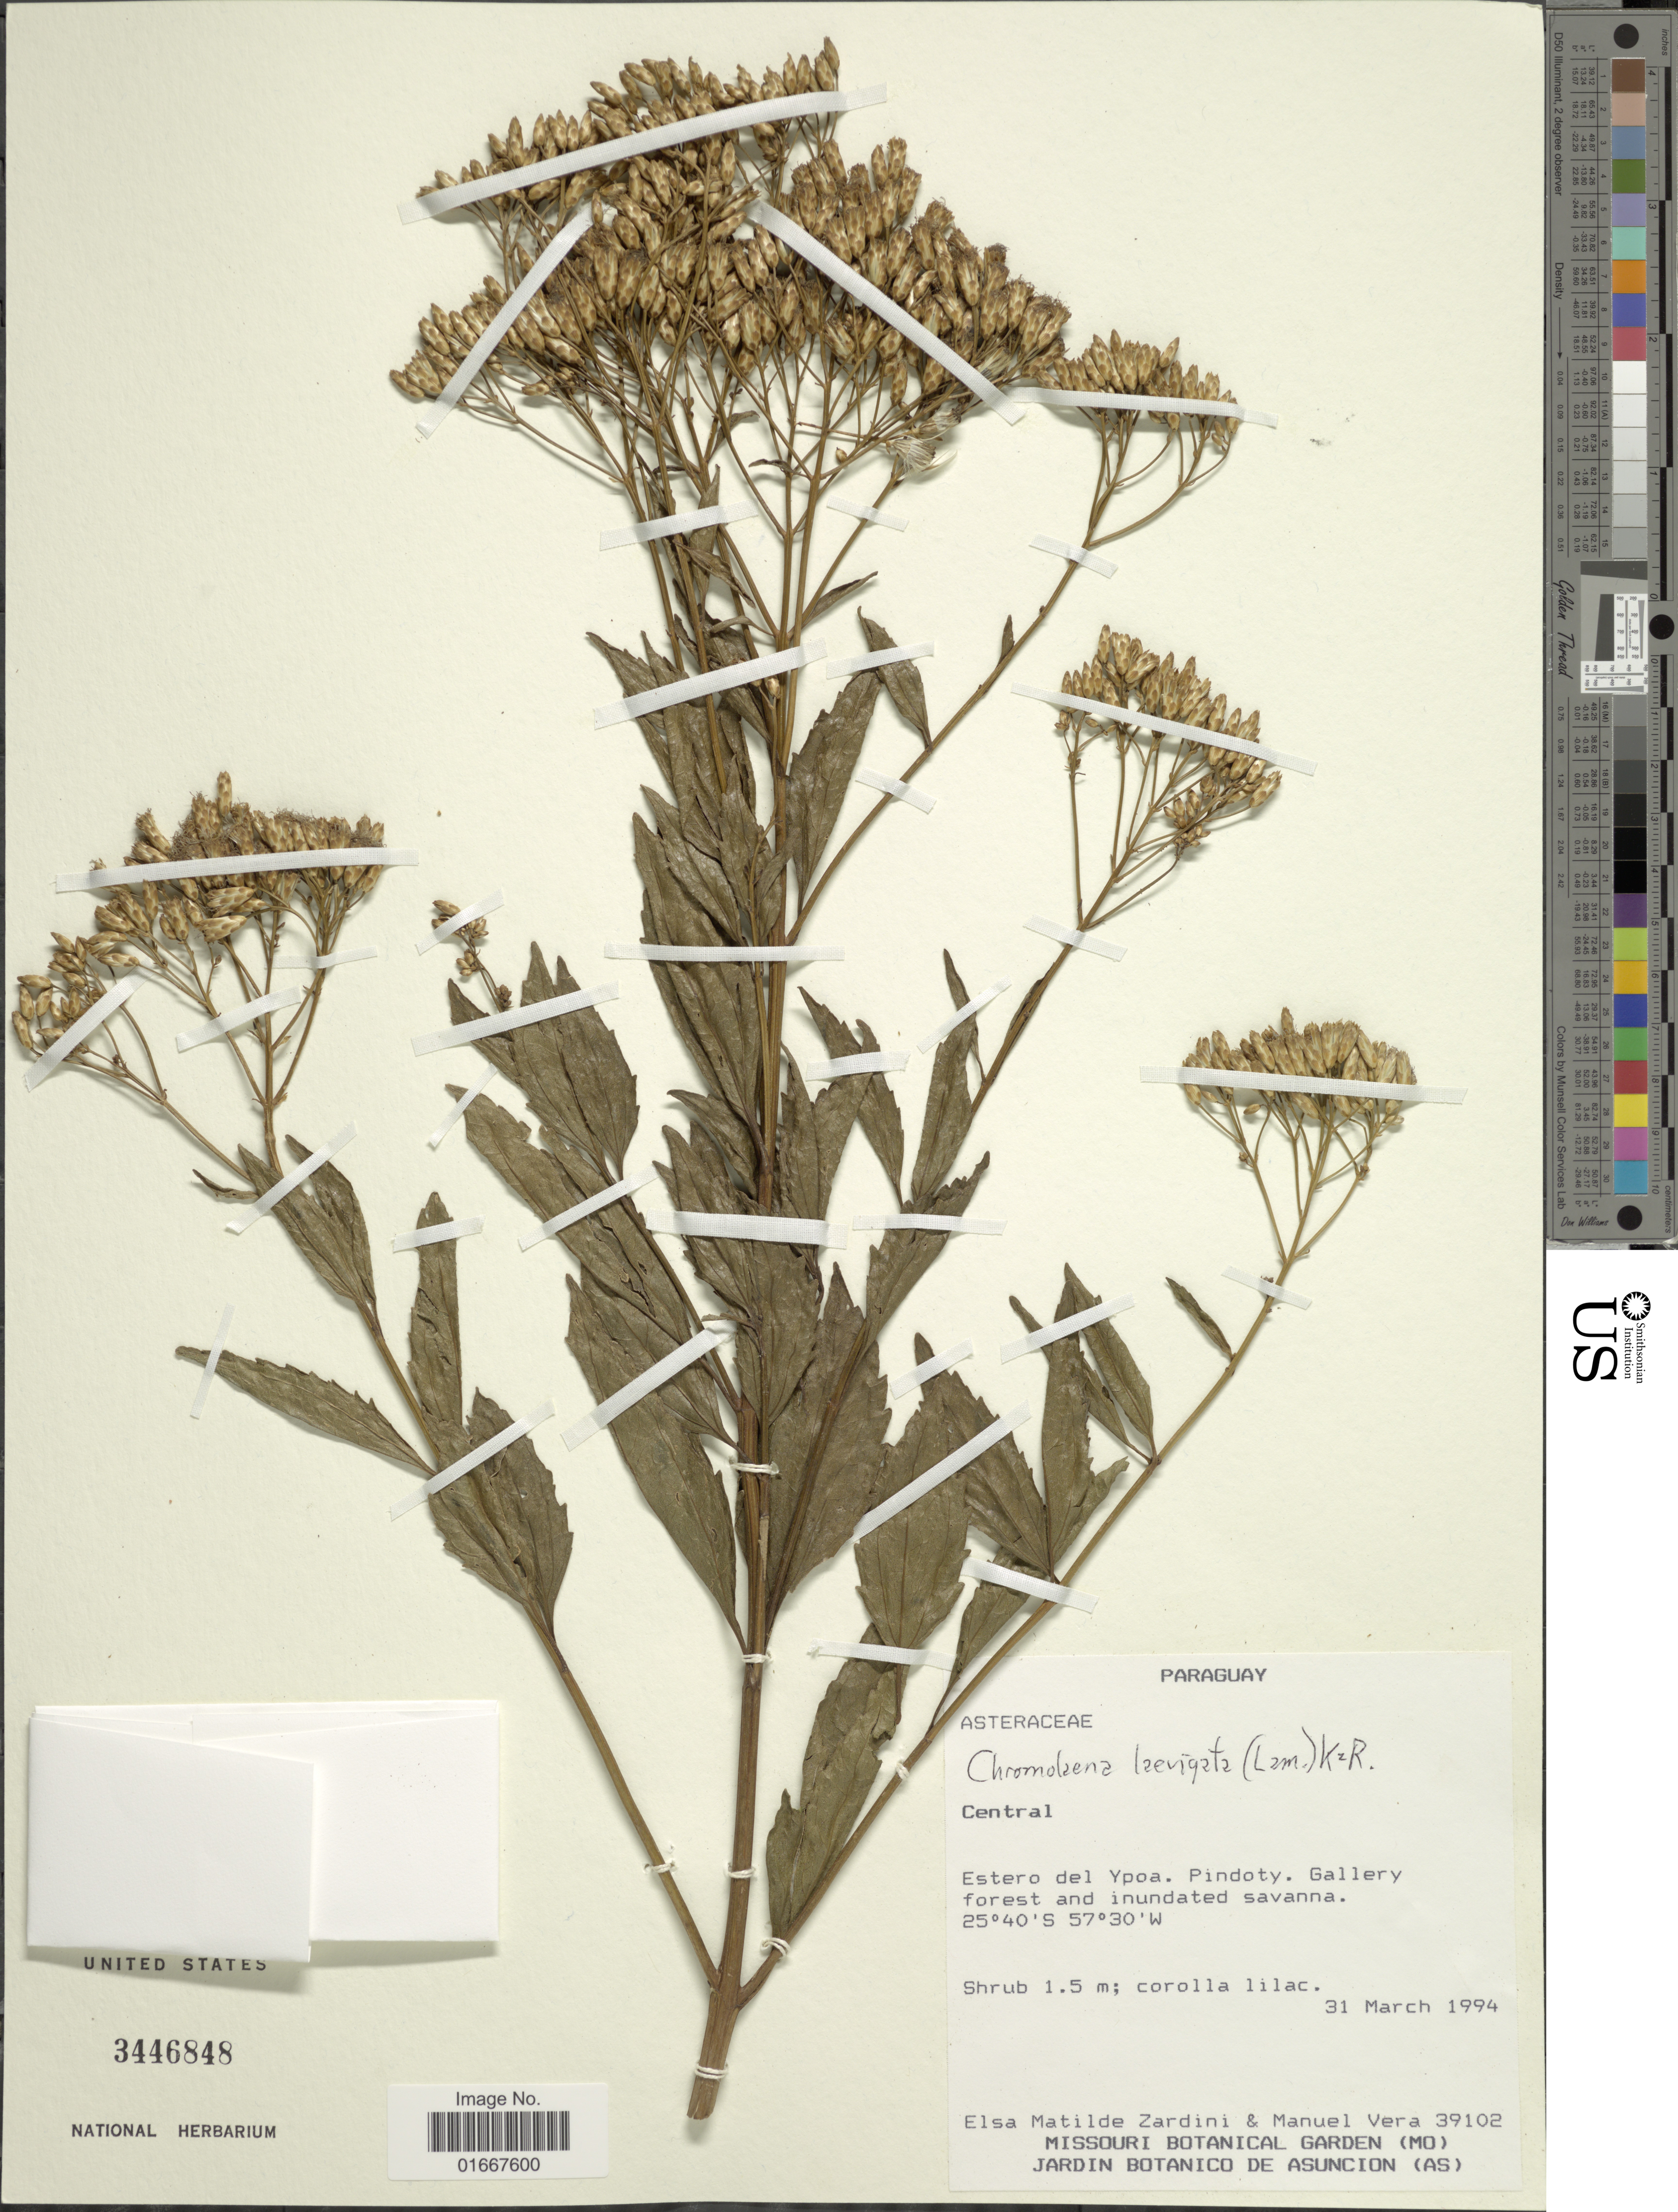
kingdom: Plantae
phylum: Tracheophyta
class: Magnoliopsida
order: Asterales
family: Asteraceae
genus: Chromolaena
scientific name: Chromolaena laevigata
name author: (Lam.) R.M. King & H. Rob.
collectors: E. M. Zardini & M. Vera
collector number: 39102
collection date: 1994-03-31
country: Paraguay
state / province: Central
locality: Estero del Ypoa. Pindoty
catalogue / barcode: US 3446848